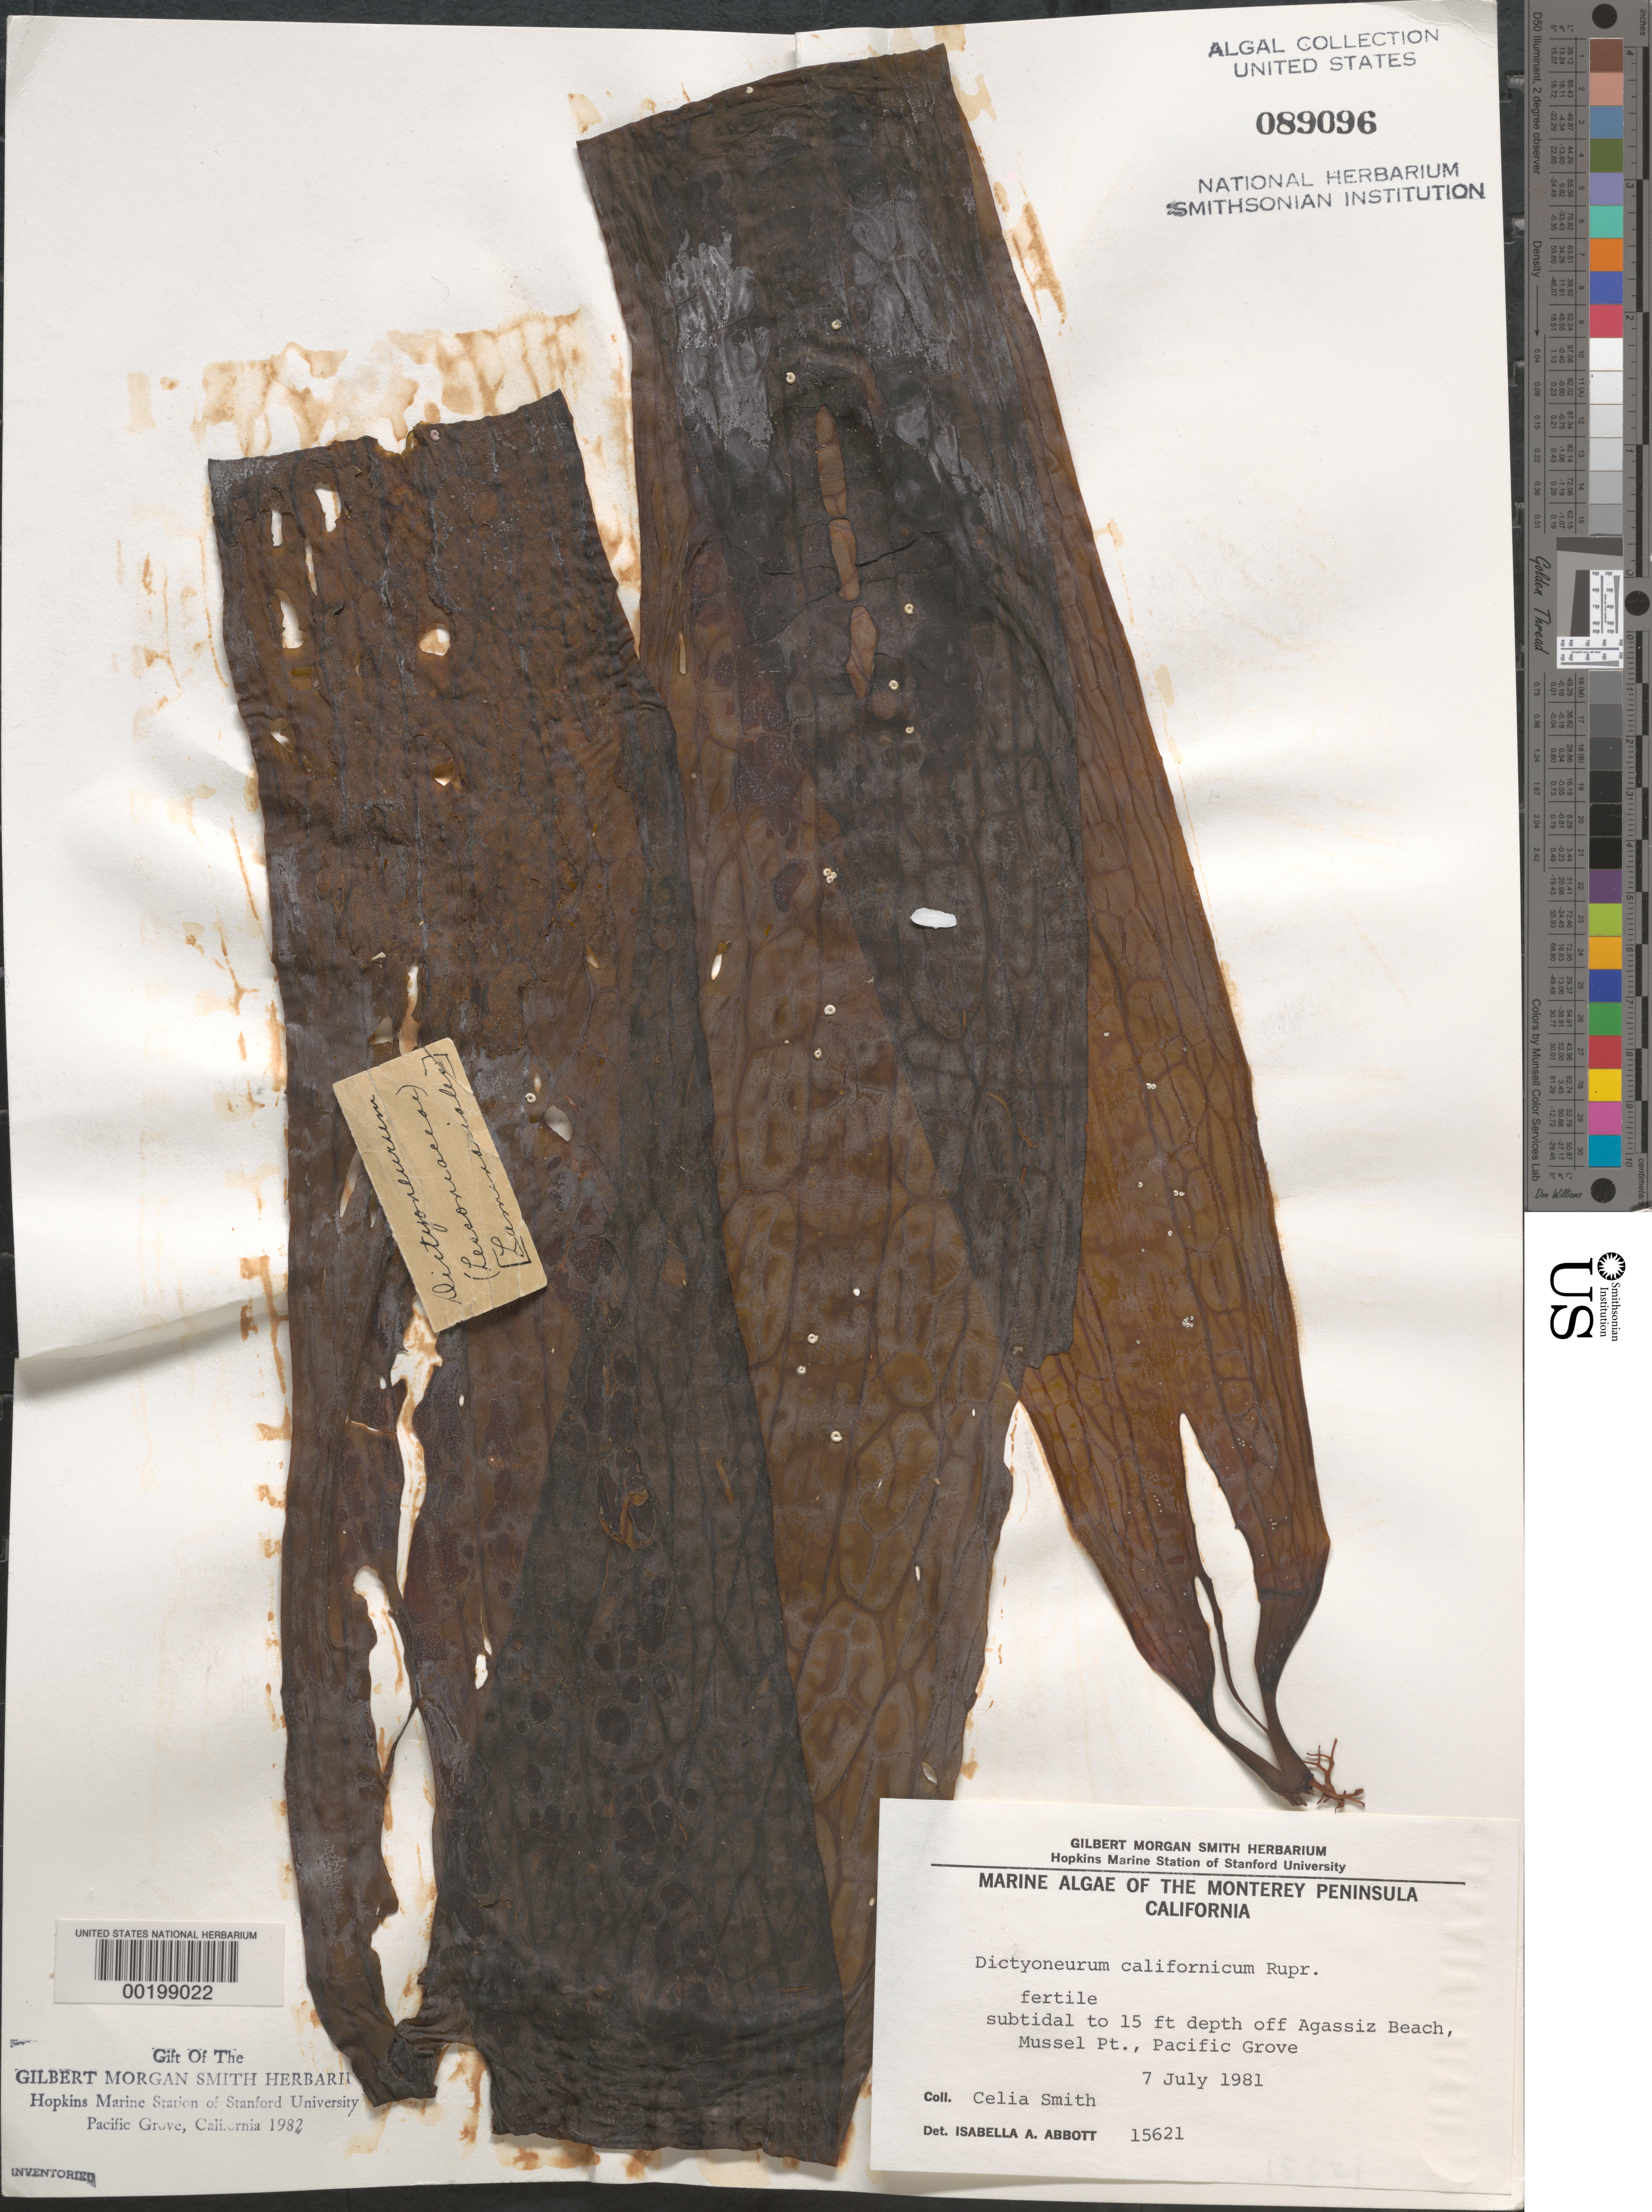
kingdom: Chromista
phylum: Ochrophyta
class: Phaeophyceae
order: Laminariales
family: Costariaceae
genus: Dictyoneurum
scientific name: Dictyoneurum californicum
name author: Rupr.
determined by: Abbott, Isabella A.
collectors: C. M. Smith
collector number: IAA 15621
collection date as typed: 07 Jul 1981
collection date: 1981-07-07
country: United States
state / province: California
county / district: Monterey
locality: Mussel Point, off Agassiz Beach, Pacific Grove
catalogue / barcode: US 89096